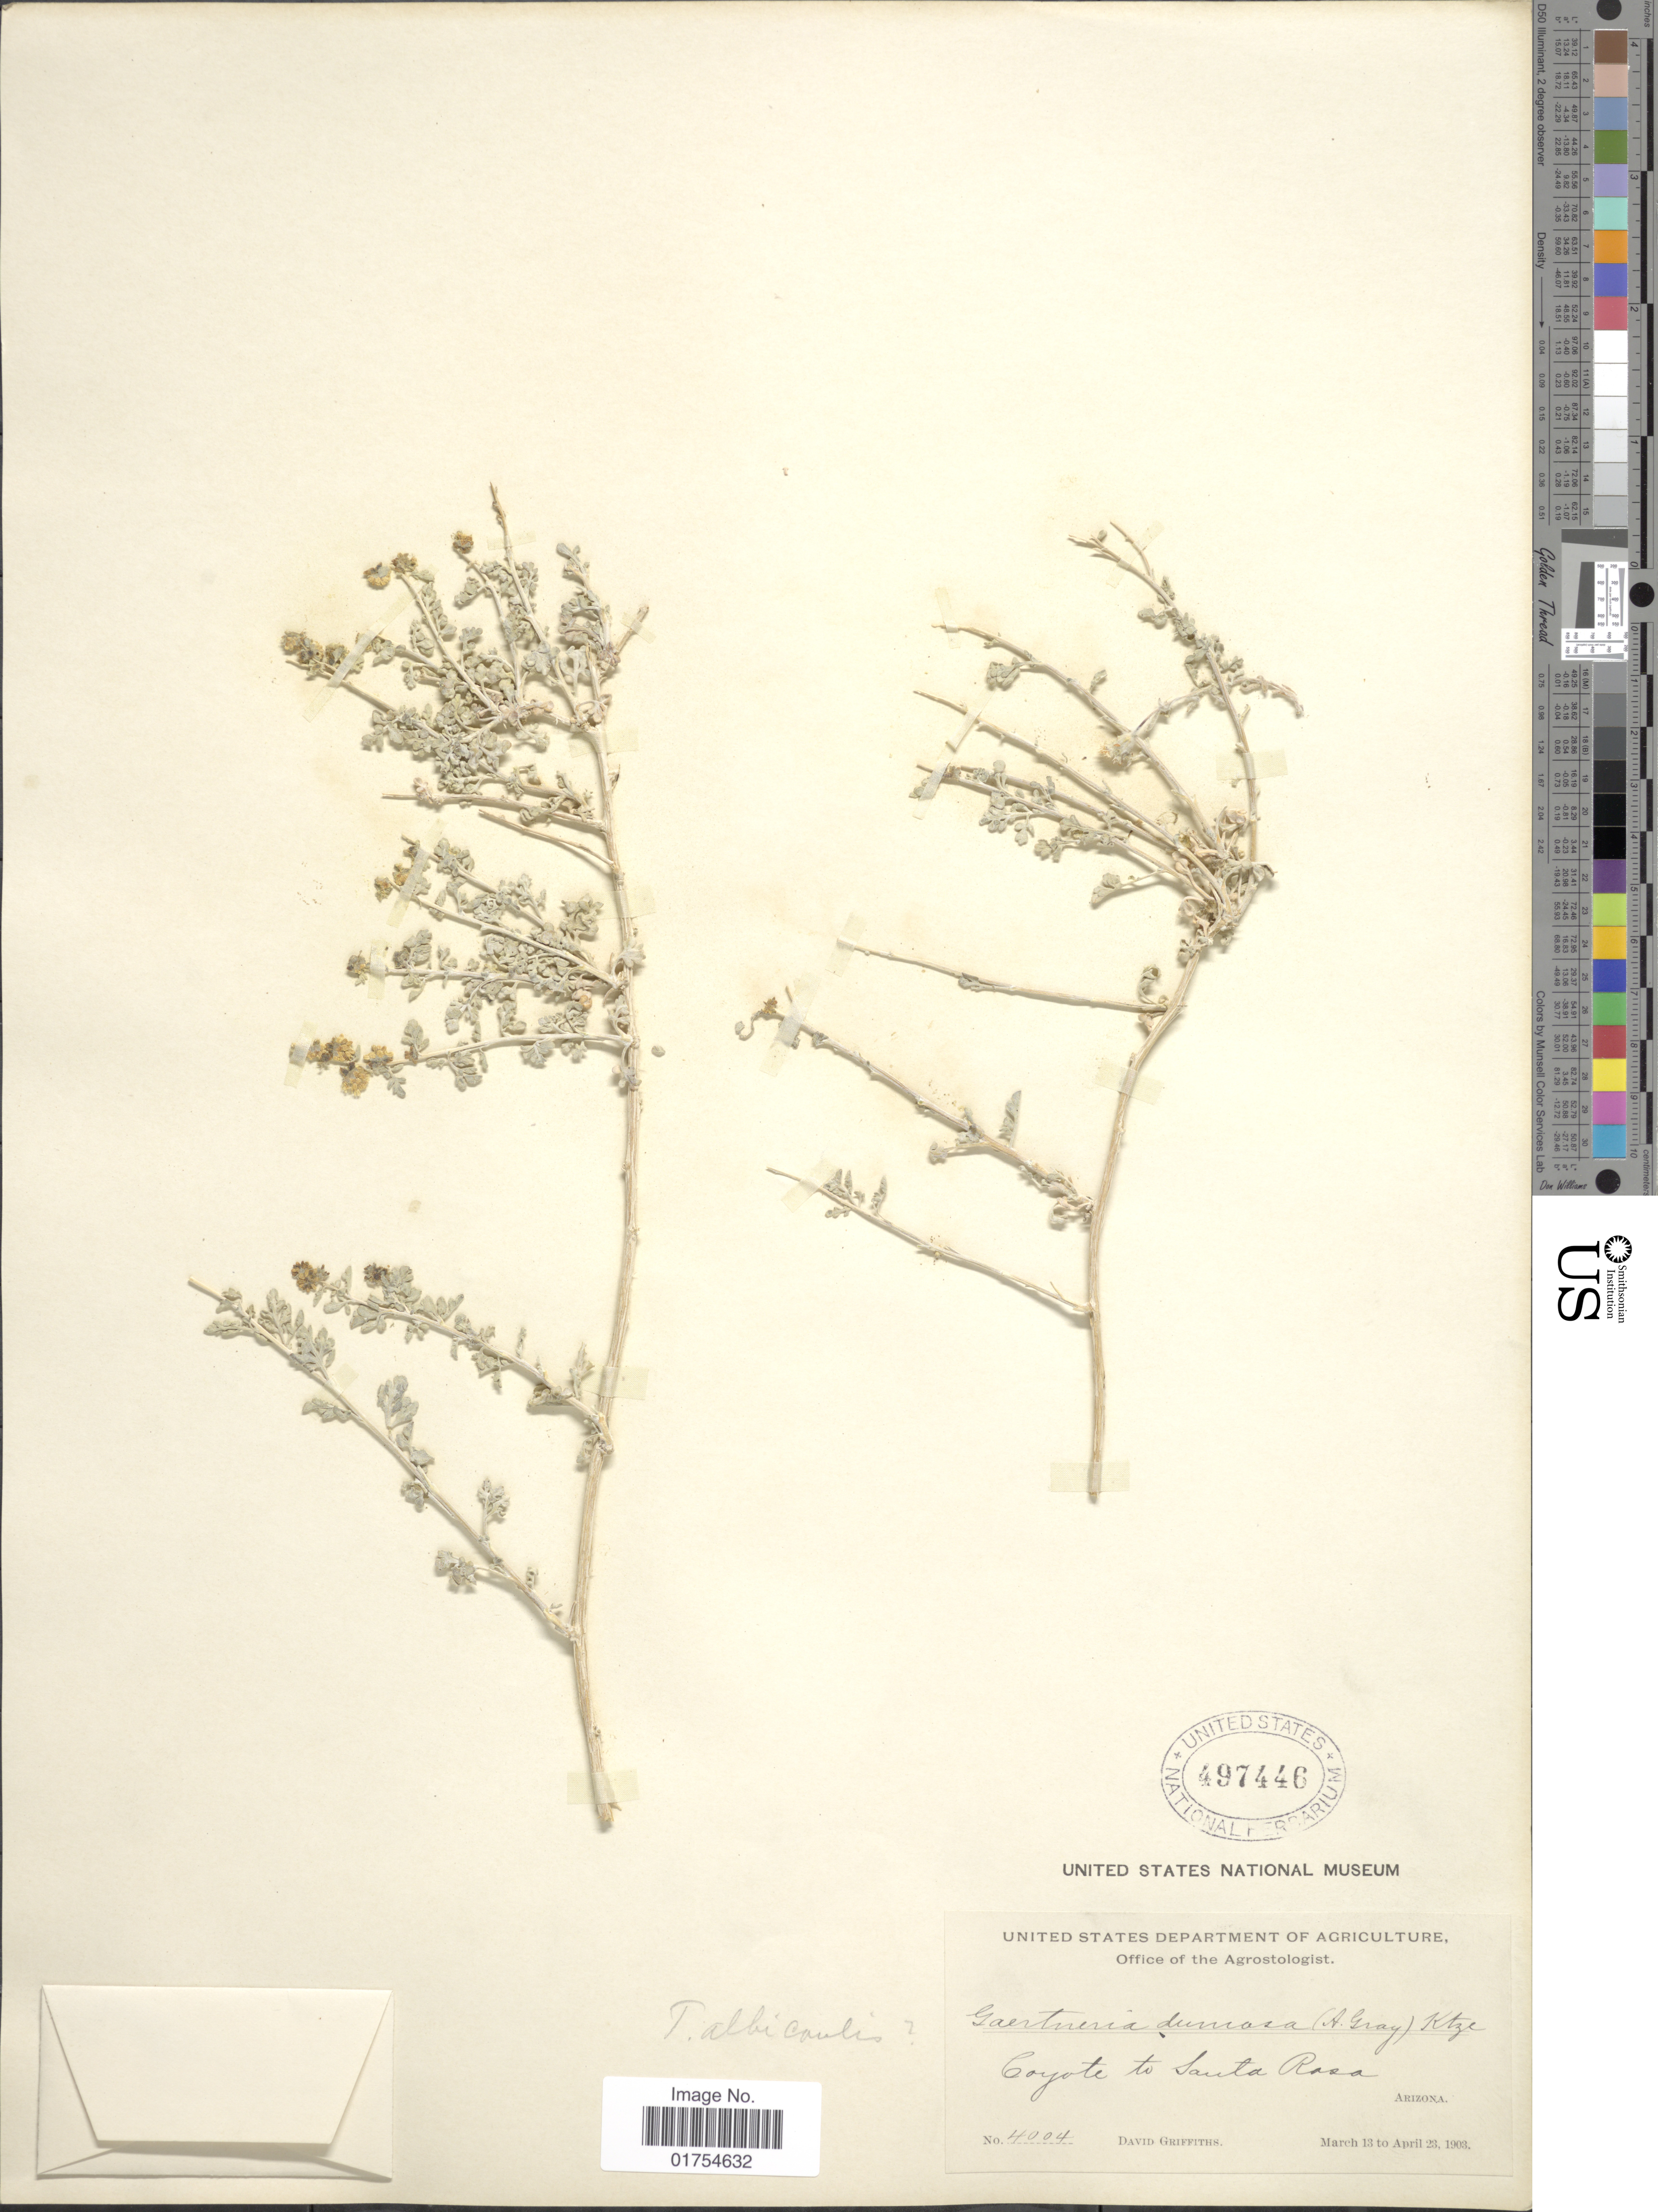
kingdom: Plantae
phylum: Tracheophyta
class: Magnoliopsida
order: Asterales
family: Asteraceae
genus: Franseria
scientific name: Franseria dumosa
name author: A. Gray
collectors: D. Griffiths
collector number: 4004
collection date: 1903-03-13/1903-04-23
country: United States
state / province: Arizona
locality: Coyote to Santa Rosa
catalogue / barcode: US 497446